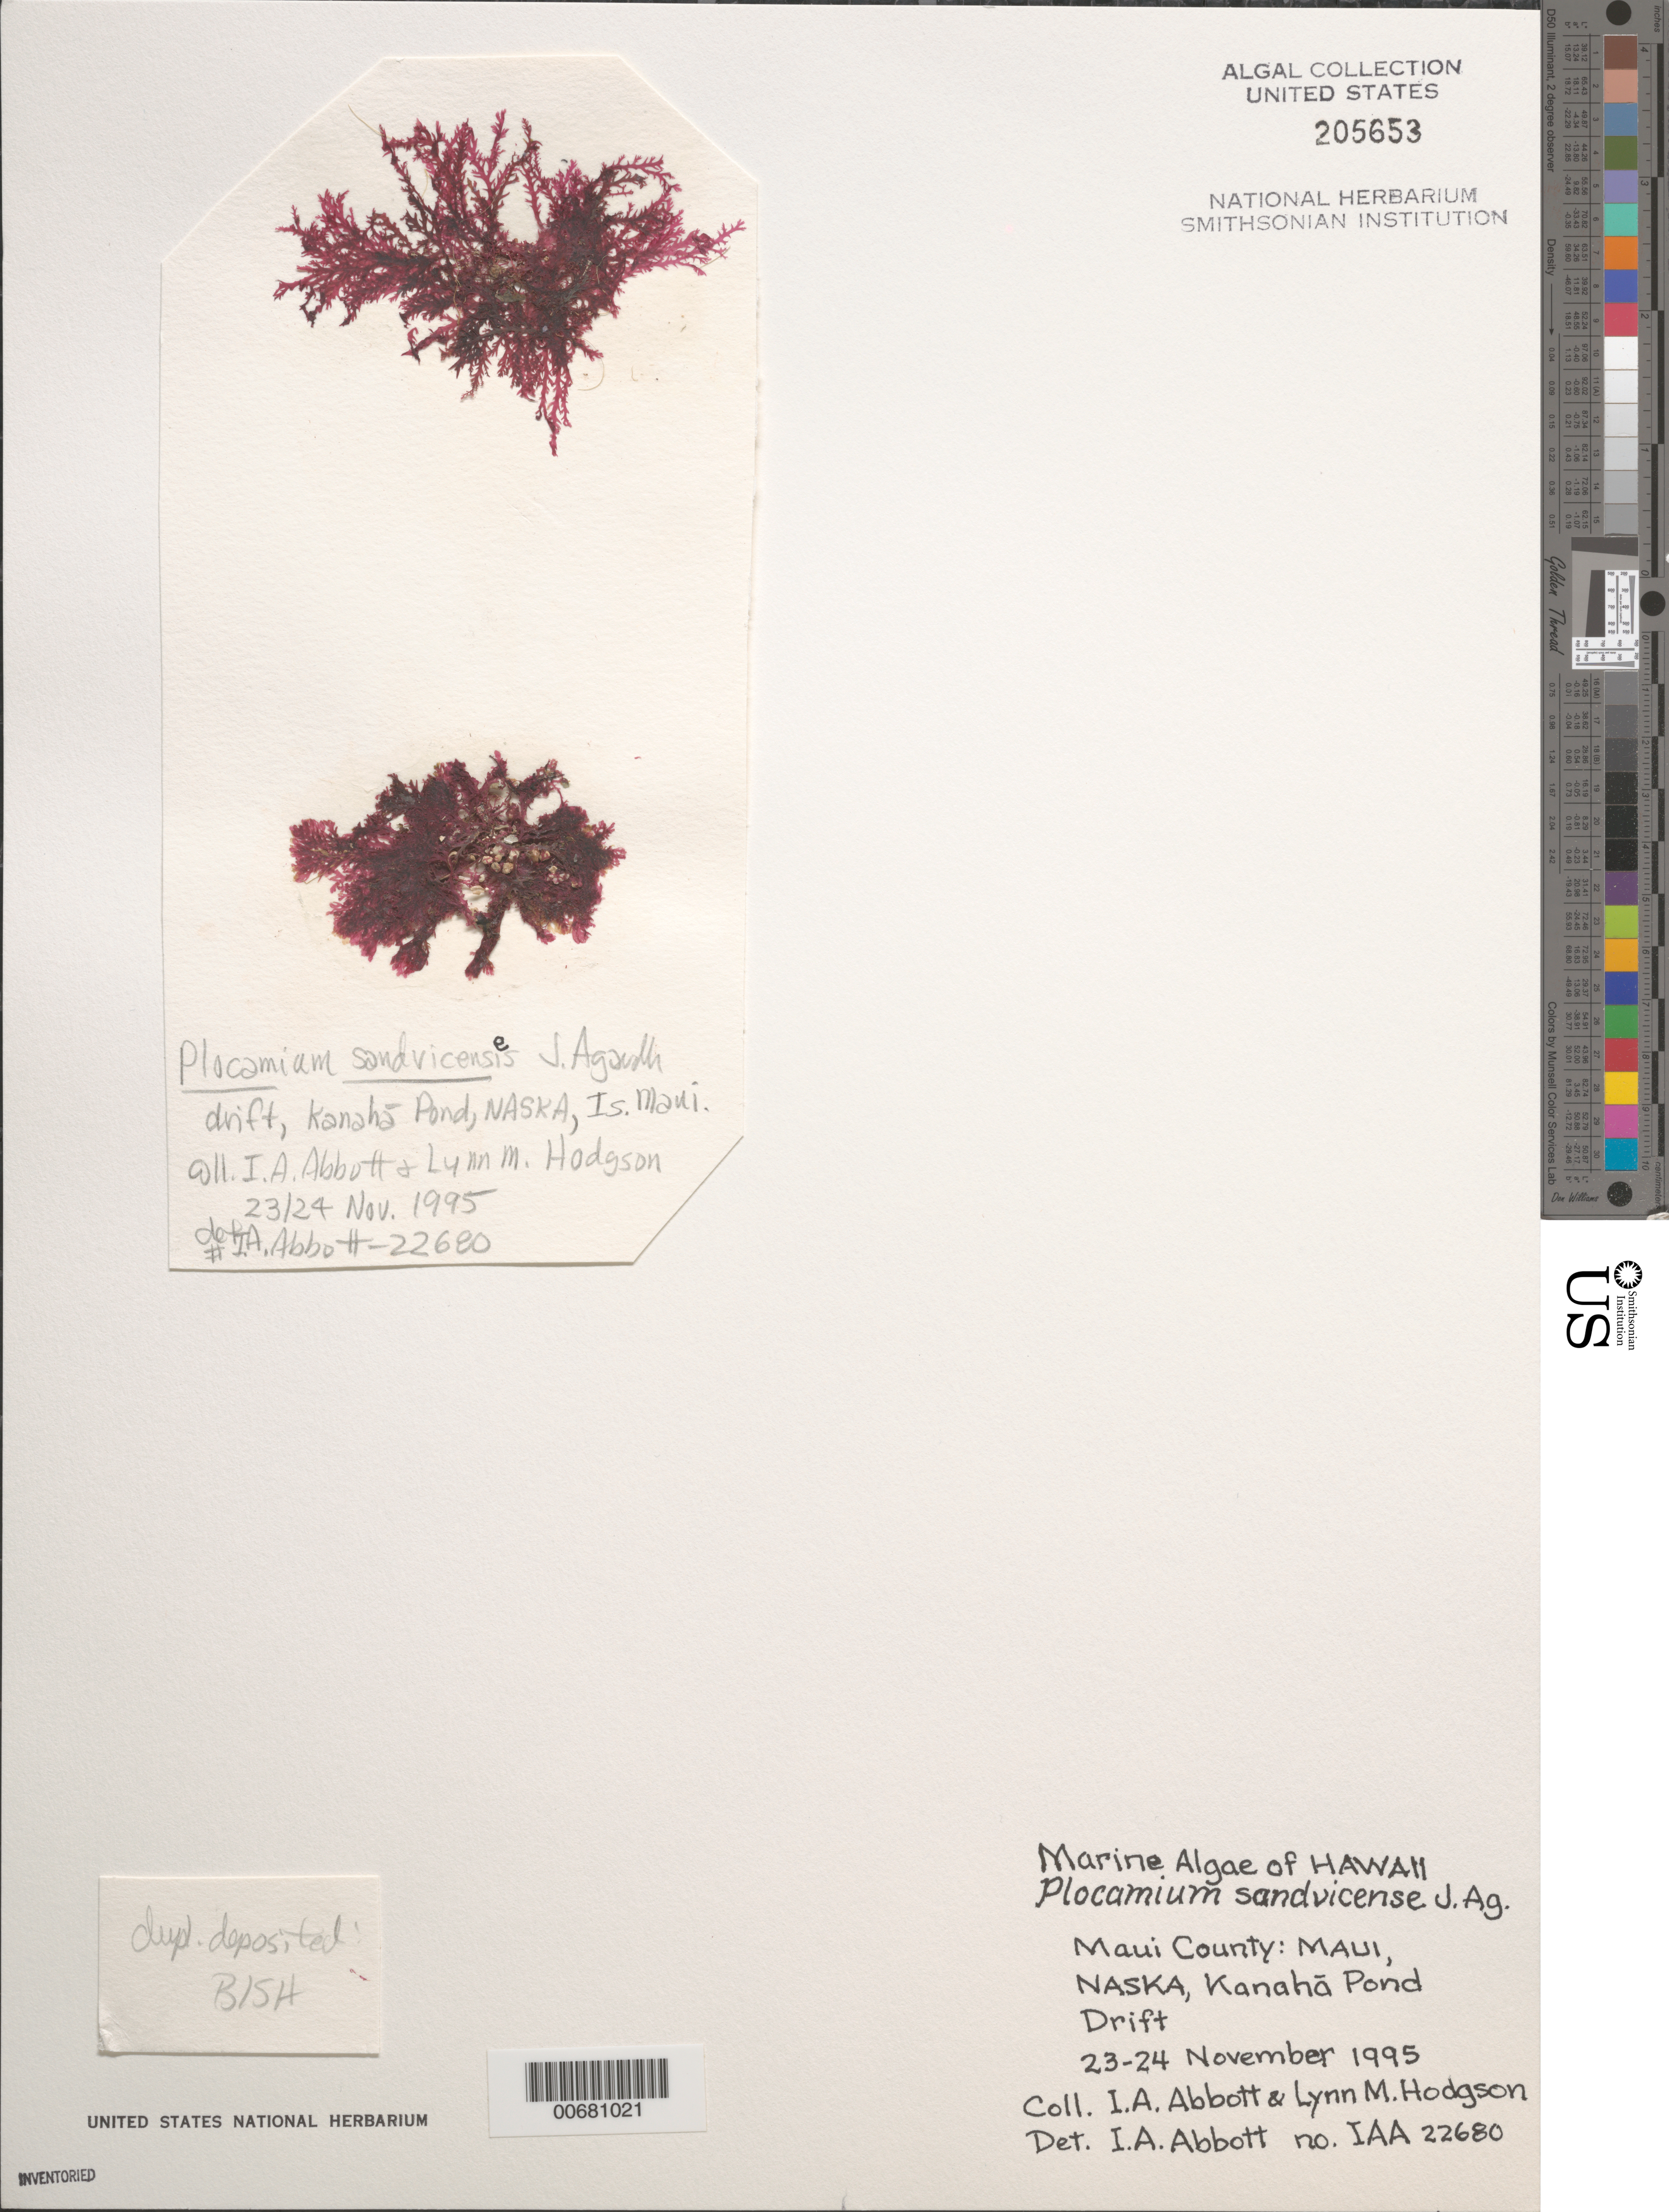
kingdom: Plantae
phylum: Rhodophyta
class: Florideophyceae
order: Plocamiales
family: Plocamiaceae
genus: Plocamium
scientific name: Plocamium sandvicense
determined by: Abbott, Isabella A.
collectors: I. A. Abbott & L. M. Hodgson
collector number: IAA 22680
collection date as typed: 23 Nov 1995 and 24 Nov 1995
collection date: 1995-11-23,1995-11-24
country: United States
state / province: Hawaii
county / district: Maui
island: Maui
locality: Kanaha Pond, NASKA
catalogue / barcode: US 205653